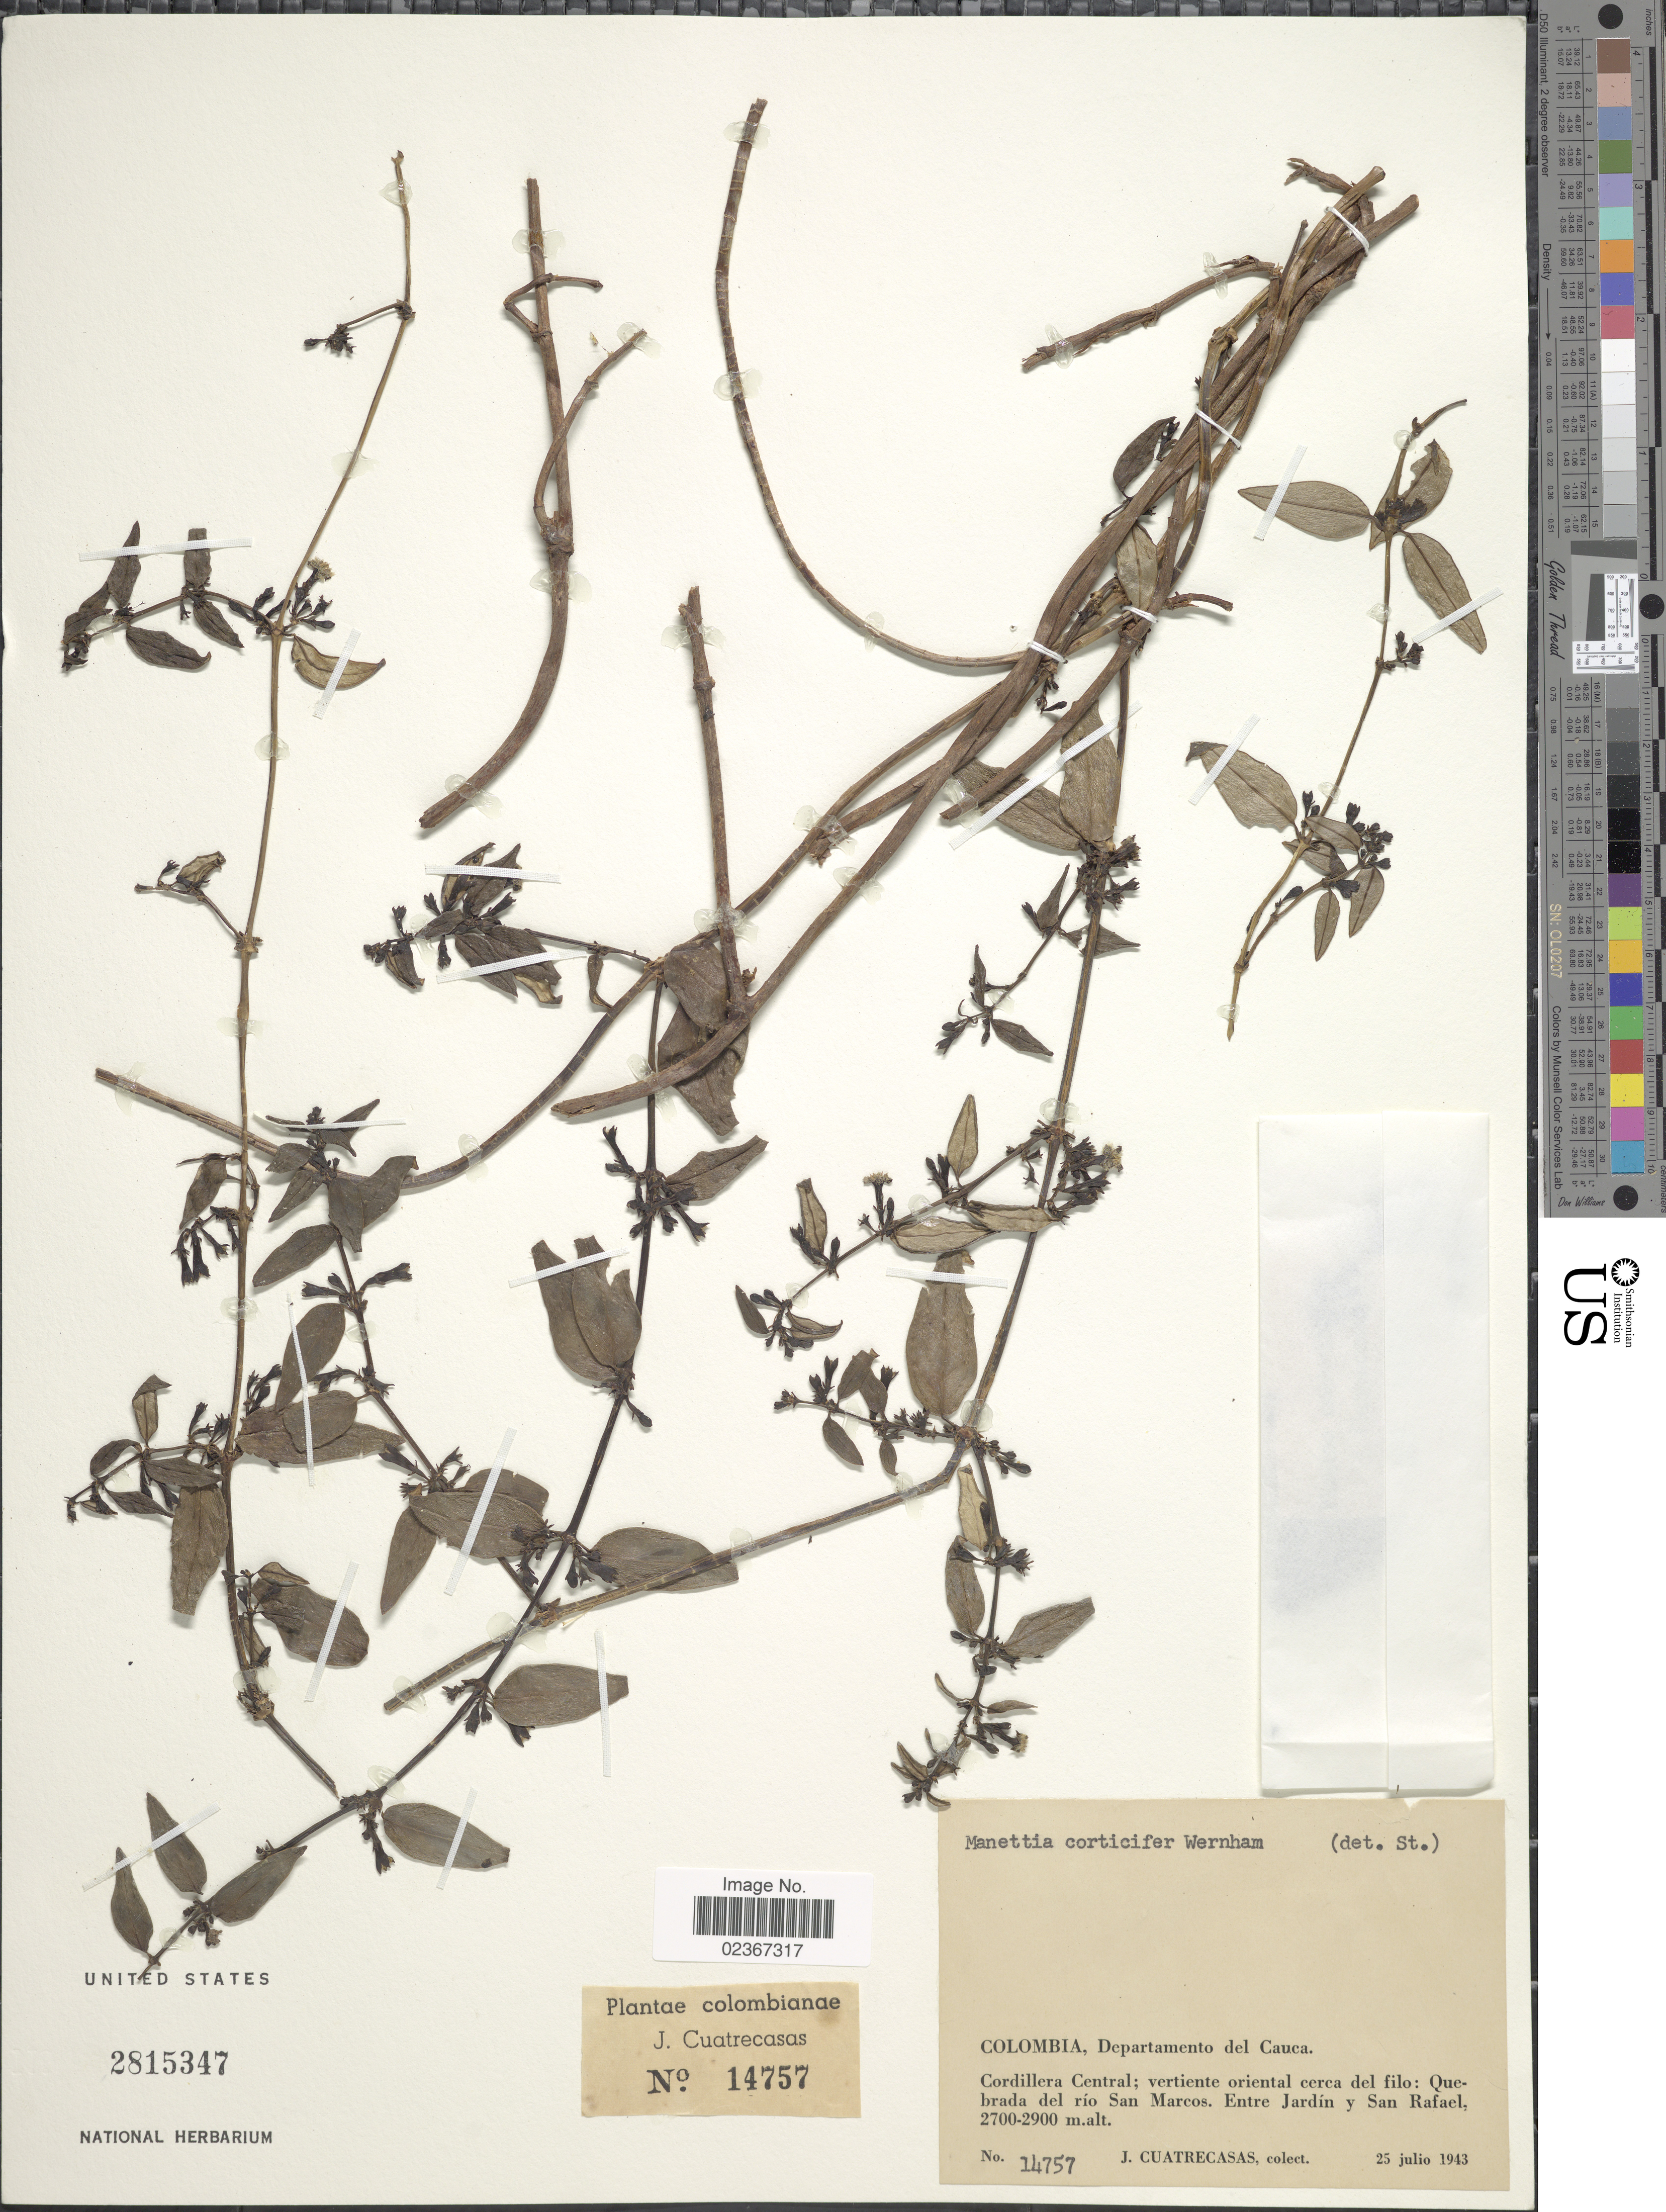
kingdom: Plantae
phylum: Tracheophyta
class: Magnoliopsida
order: Gentianales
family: Rubiaceae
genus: Manettia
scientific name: Manettia corticifera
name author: Wernham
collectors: J. Cuatrecasas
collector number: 14757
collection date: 1943-07-25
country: Colombia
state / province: Cauca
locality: Departamento del Cauca. Cordillera Central; vertiente oriental cerca del filo: Quebrada del rio San Marcos. entre Jardin y San Rafael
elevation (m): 2700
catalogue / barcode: US 2815347